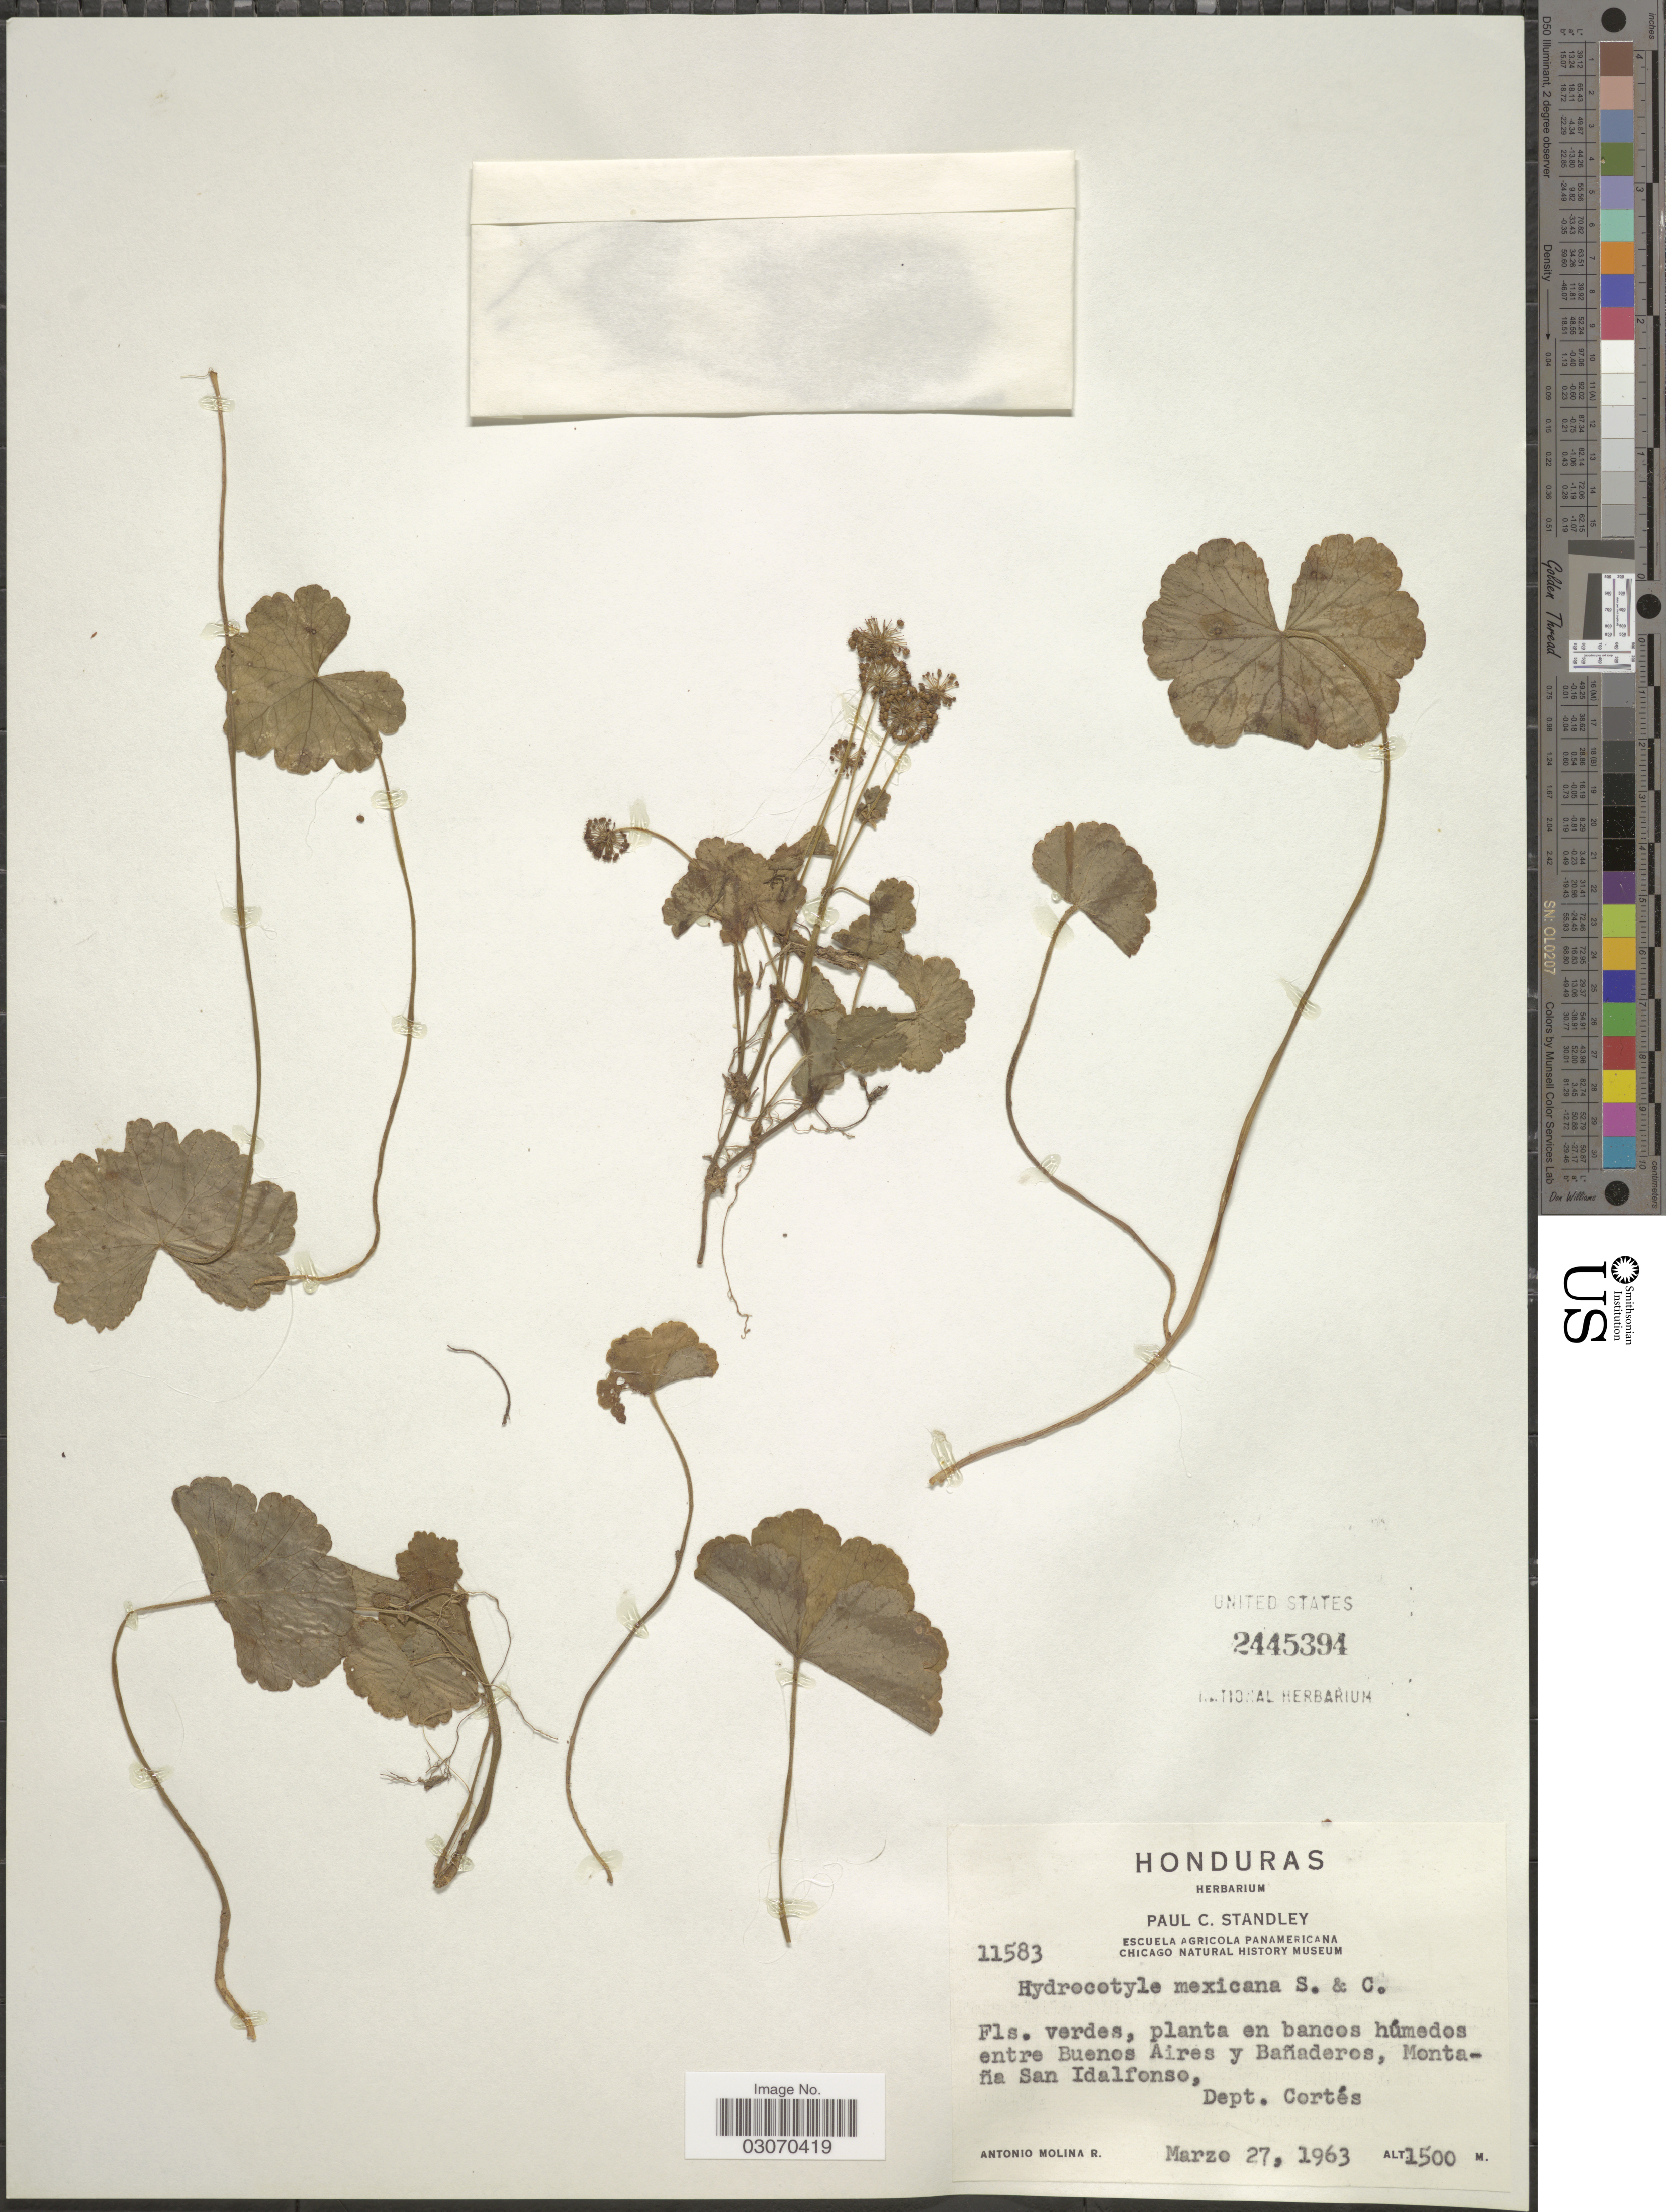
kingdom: Plantae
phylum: Tracheophyta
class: Magnoliopsida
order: Apiales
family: Araliaceae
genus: Hydrocotyle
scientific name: Hydrocotyle mexicana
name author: Schltdl. & Cham.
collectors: A. Molina R.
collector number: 11583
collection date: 1963-03-27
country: Honduras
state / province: Cortés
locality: Planta en bancos húmedos entre Buenos Aires y Bañaderos, Montaña San Idalfonso, Dept. Cortés.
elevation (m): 1500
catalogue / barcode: US 2445394